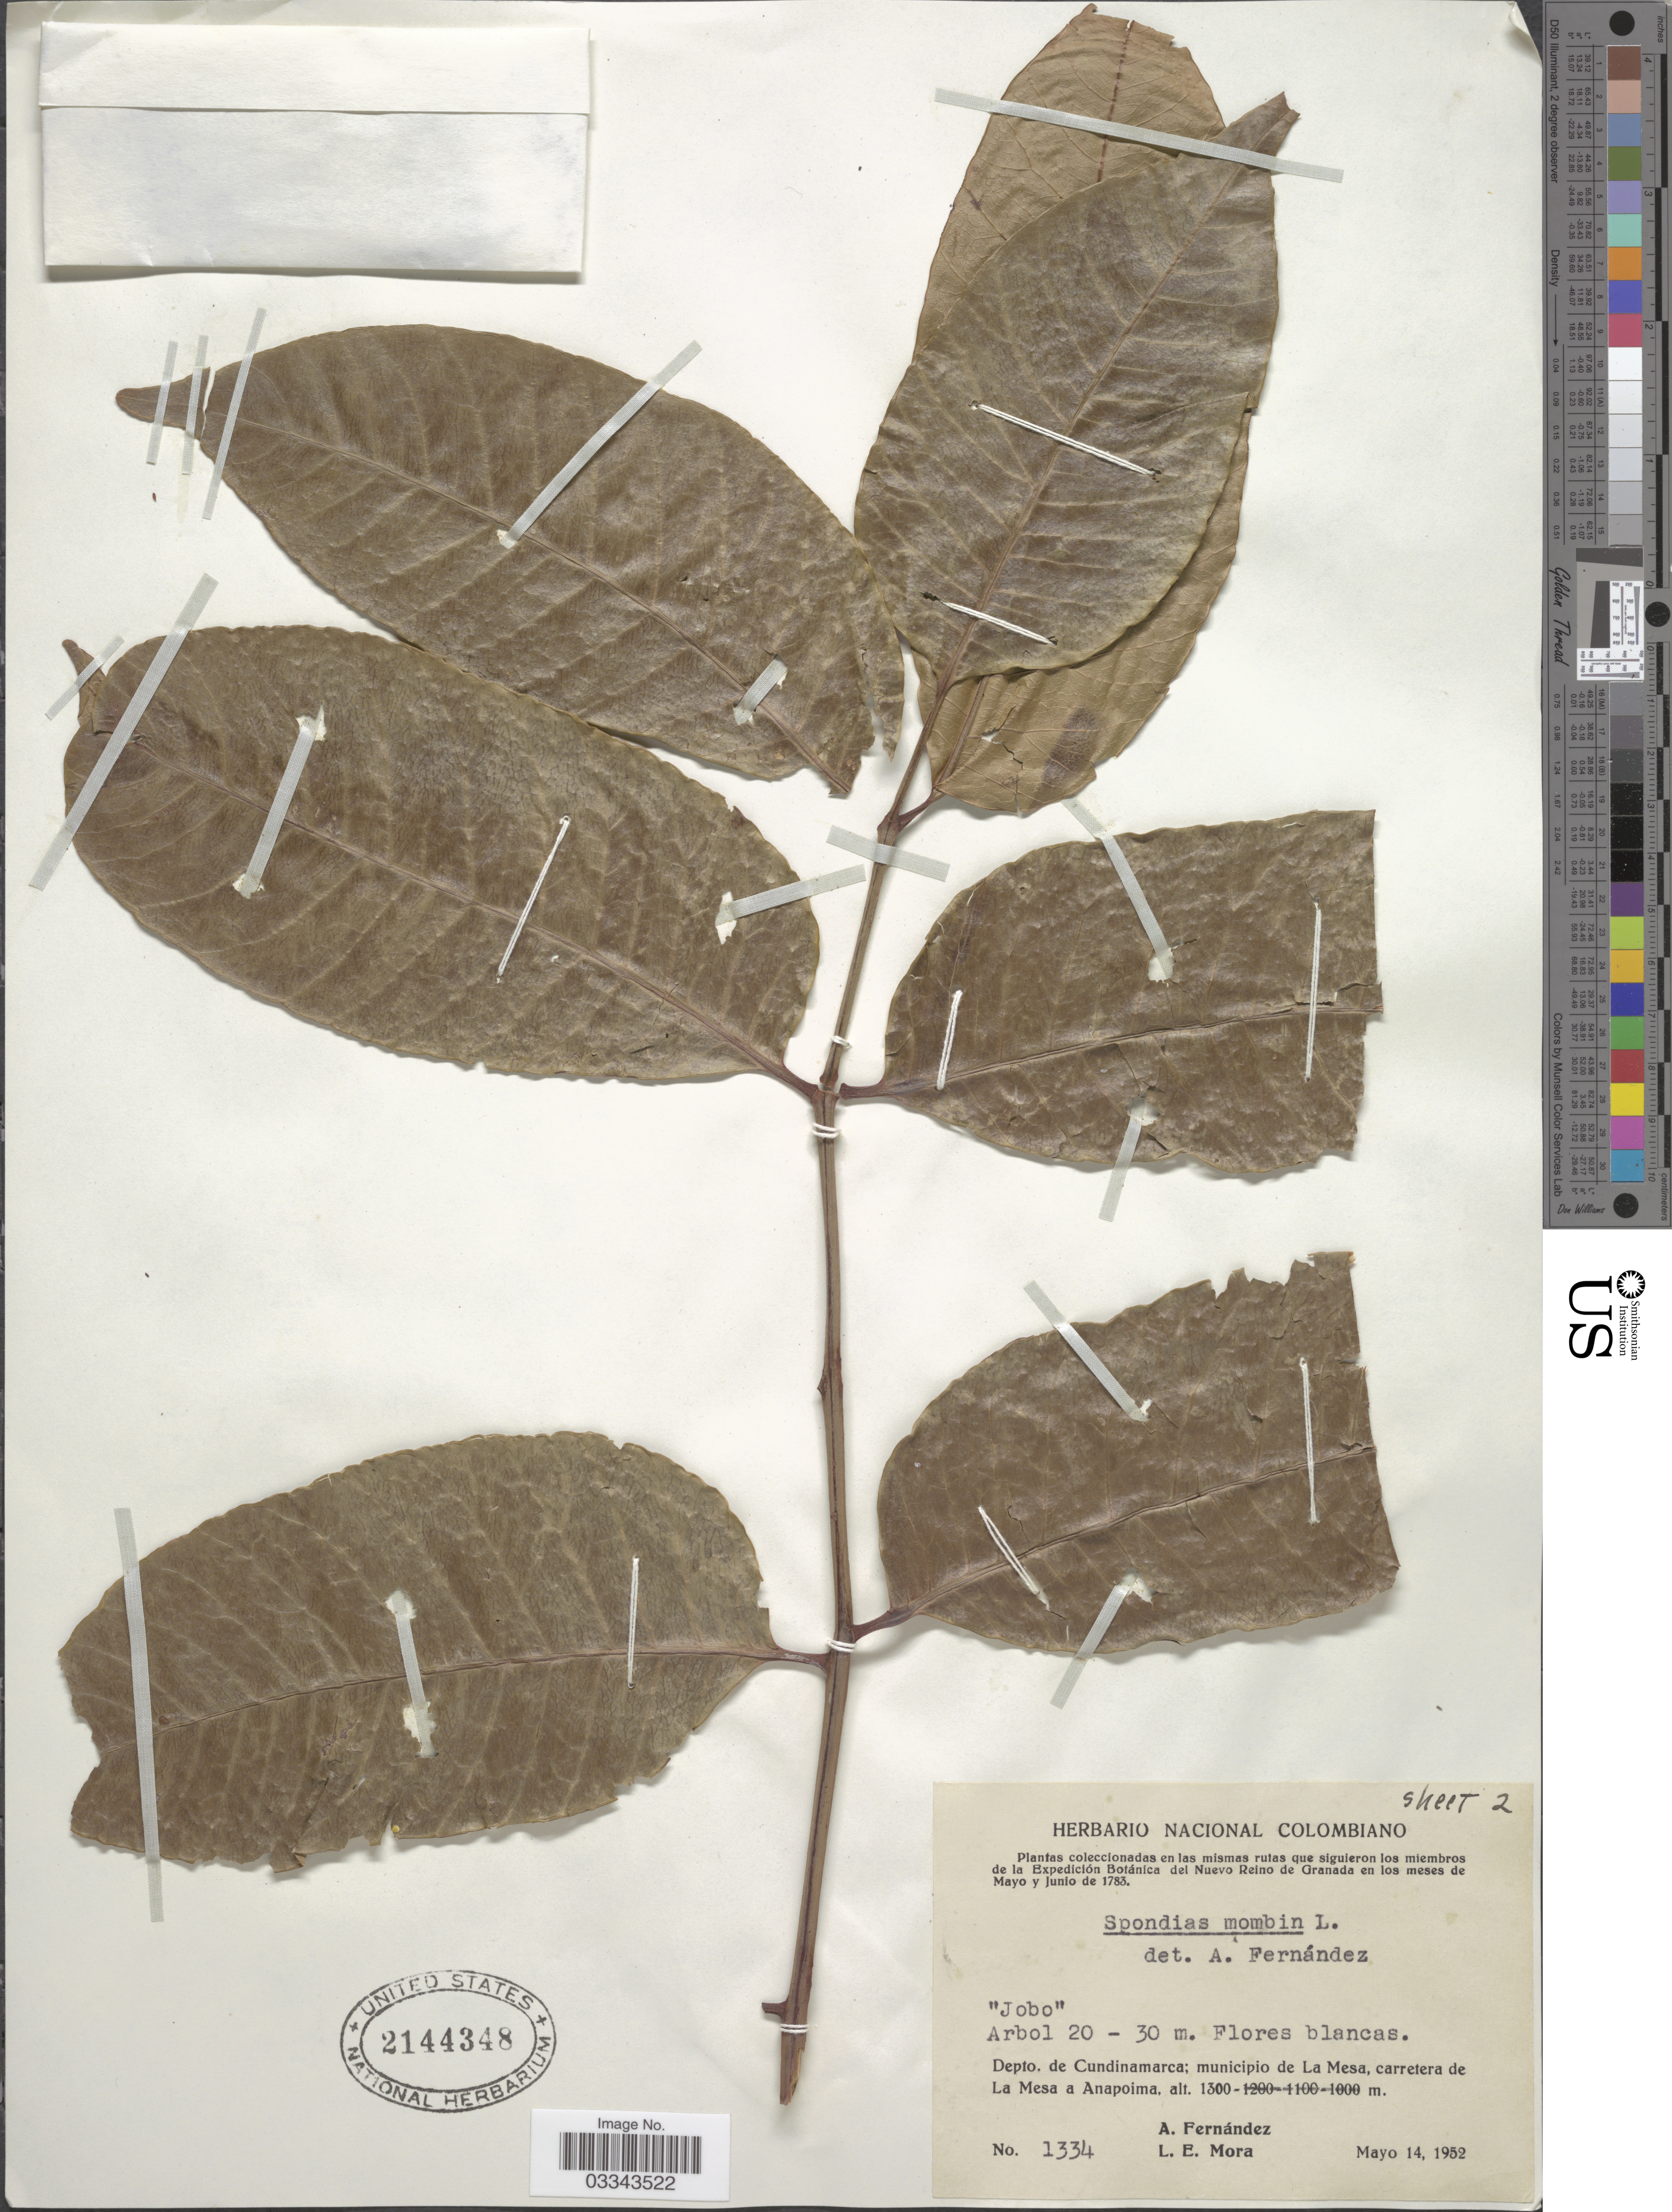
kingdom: Plantae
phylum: Tracheophyta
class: Magnoliopsida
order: Sapindales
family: Anacardiaceae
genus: Spondias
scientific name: Spondias mombin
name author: L.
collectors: A. Fernández & L. Mora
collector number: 1334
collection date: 1952-05-14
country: Colombia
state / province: Cundinamarca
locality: Depto. de Cundinamarca: municipio de La Mesa, carretera de La Mesa a Anapoima.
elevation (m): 1300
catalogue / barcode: US 2144348